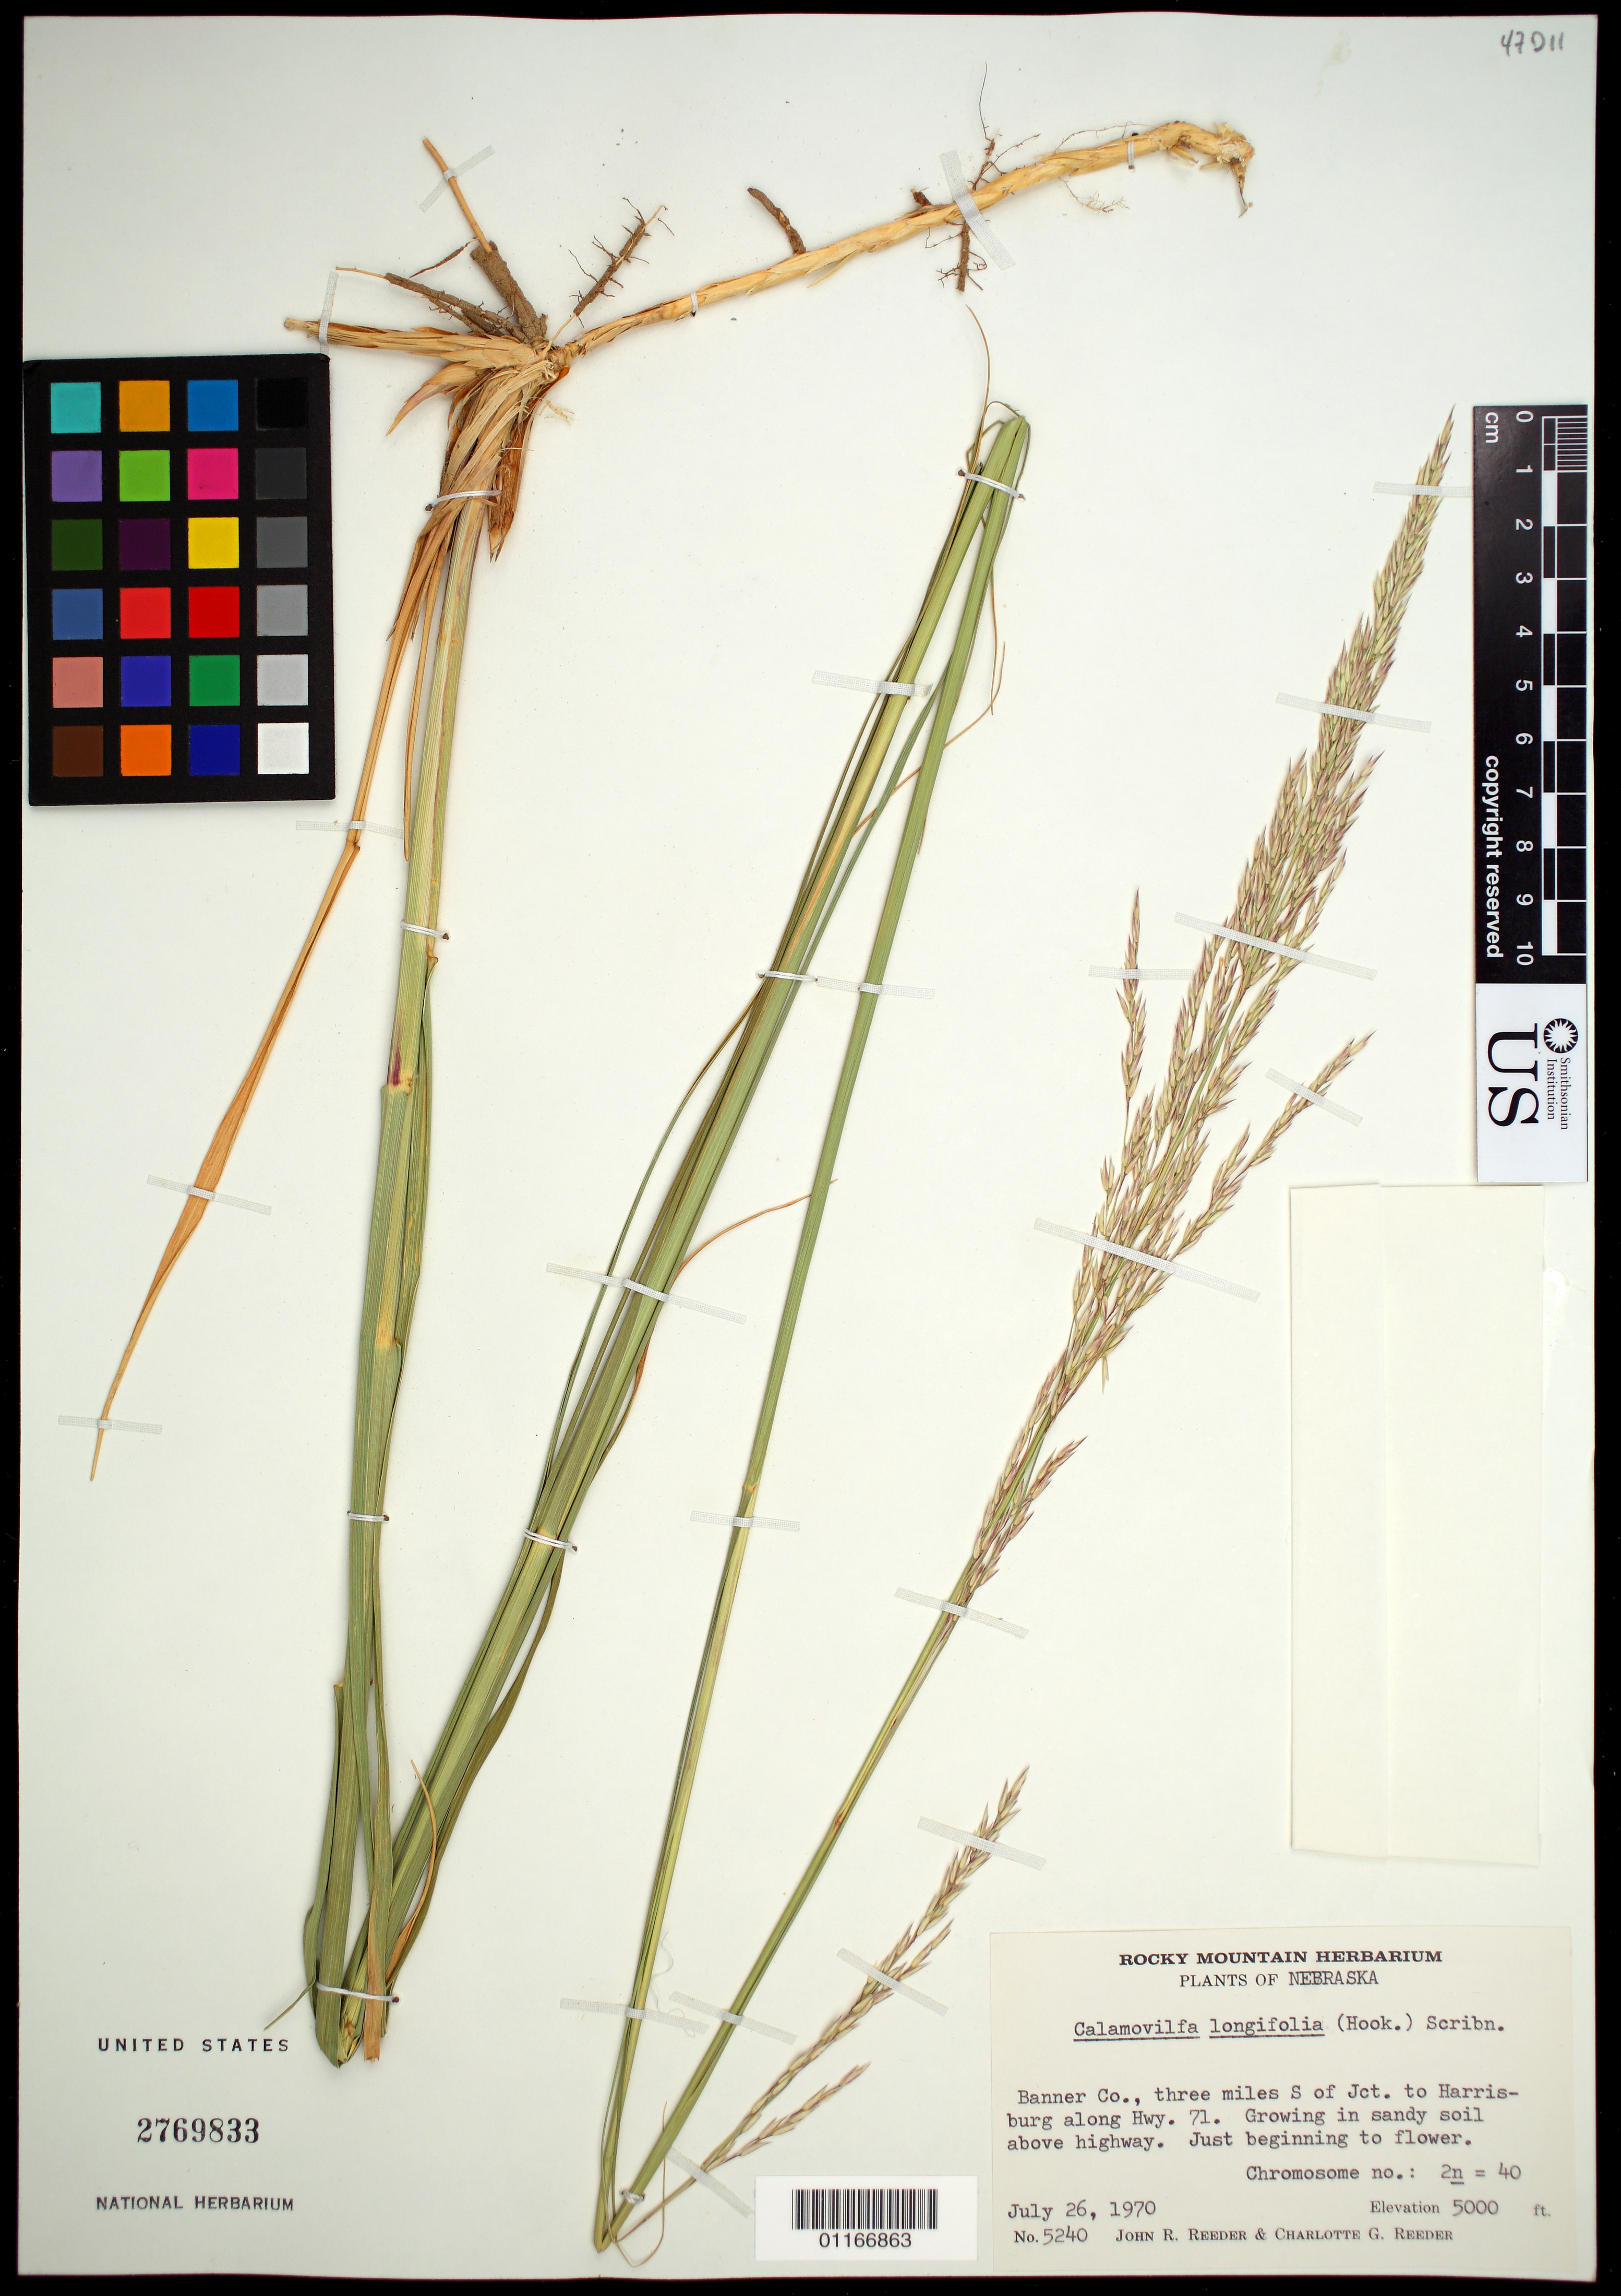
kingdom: Plantae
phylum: Tracheophyta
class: Liliopsida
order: Poales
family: Poaceae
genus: Calamovilfa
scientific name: Calamovilfa longifolia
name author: Scribn. & Southw.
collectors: J.R. Reeder & C.O. Reeder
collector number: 5240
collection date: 1970-07-26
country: United States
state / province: Nebraska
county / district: Banner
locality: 3 miles S of Jct. to Harrisburg along Highway 71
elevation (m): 1524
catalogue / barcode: US 2769833